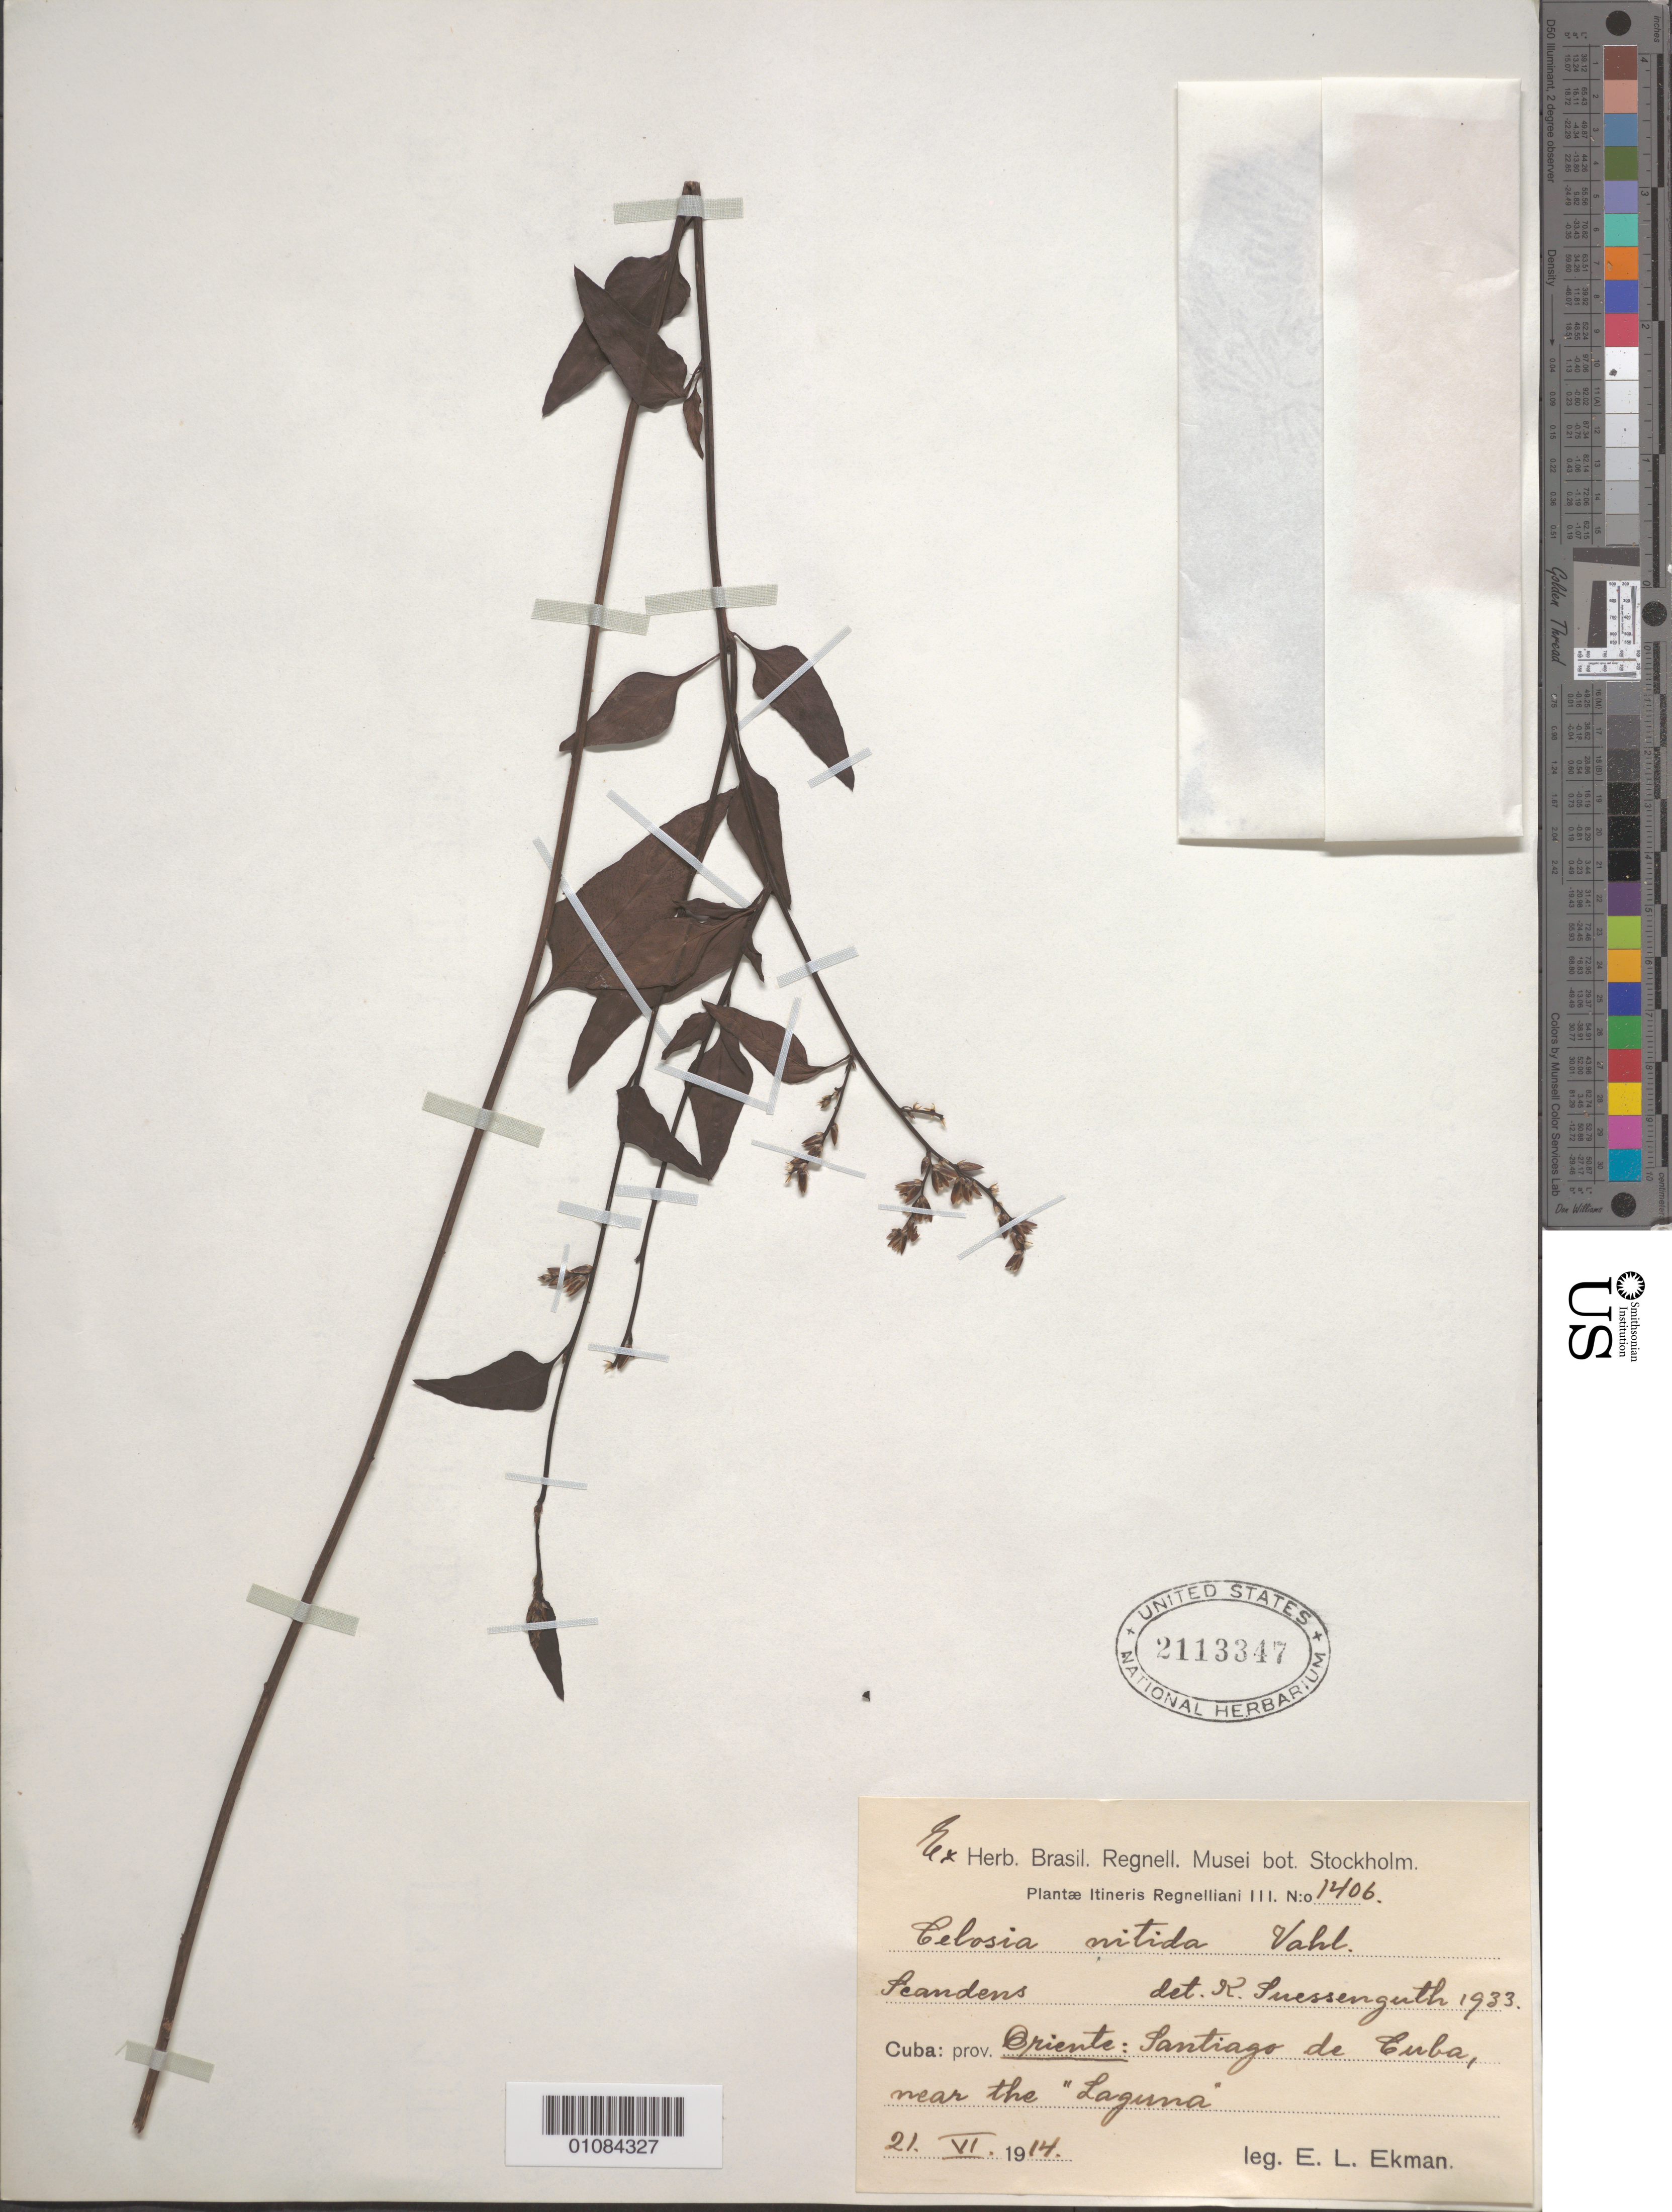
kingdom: Plantae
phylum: Tracheophyta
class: Magnoliopsida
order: Caryophyllales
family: Amaranthaceae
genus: Celosia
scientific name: Celosia nitida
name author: Vahl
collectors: E. L. Ekman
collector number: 1406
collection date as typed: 21 Jun 1914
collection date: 1914-06-21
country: Cuba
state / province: Santiago de Cuba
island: Cuba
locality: Oriente: Santiago de Cuba, near the "Laguna"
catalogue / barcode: US 2113347